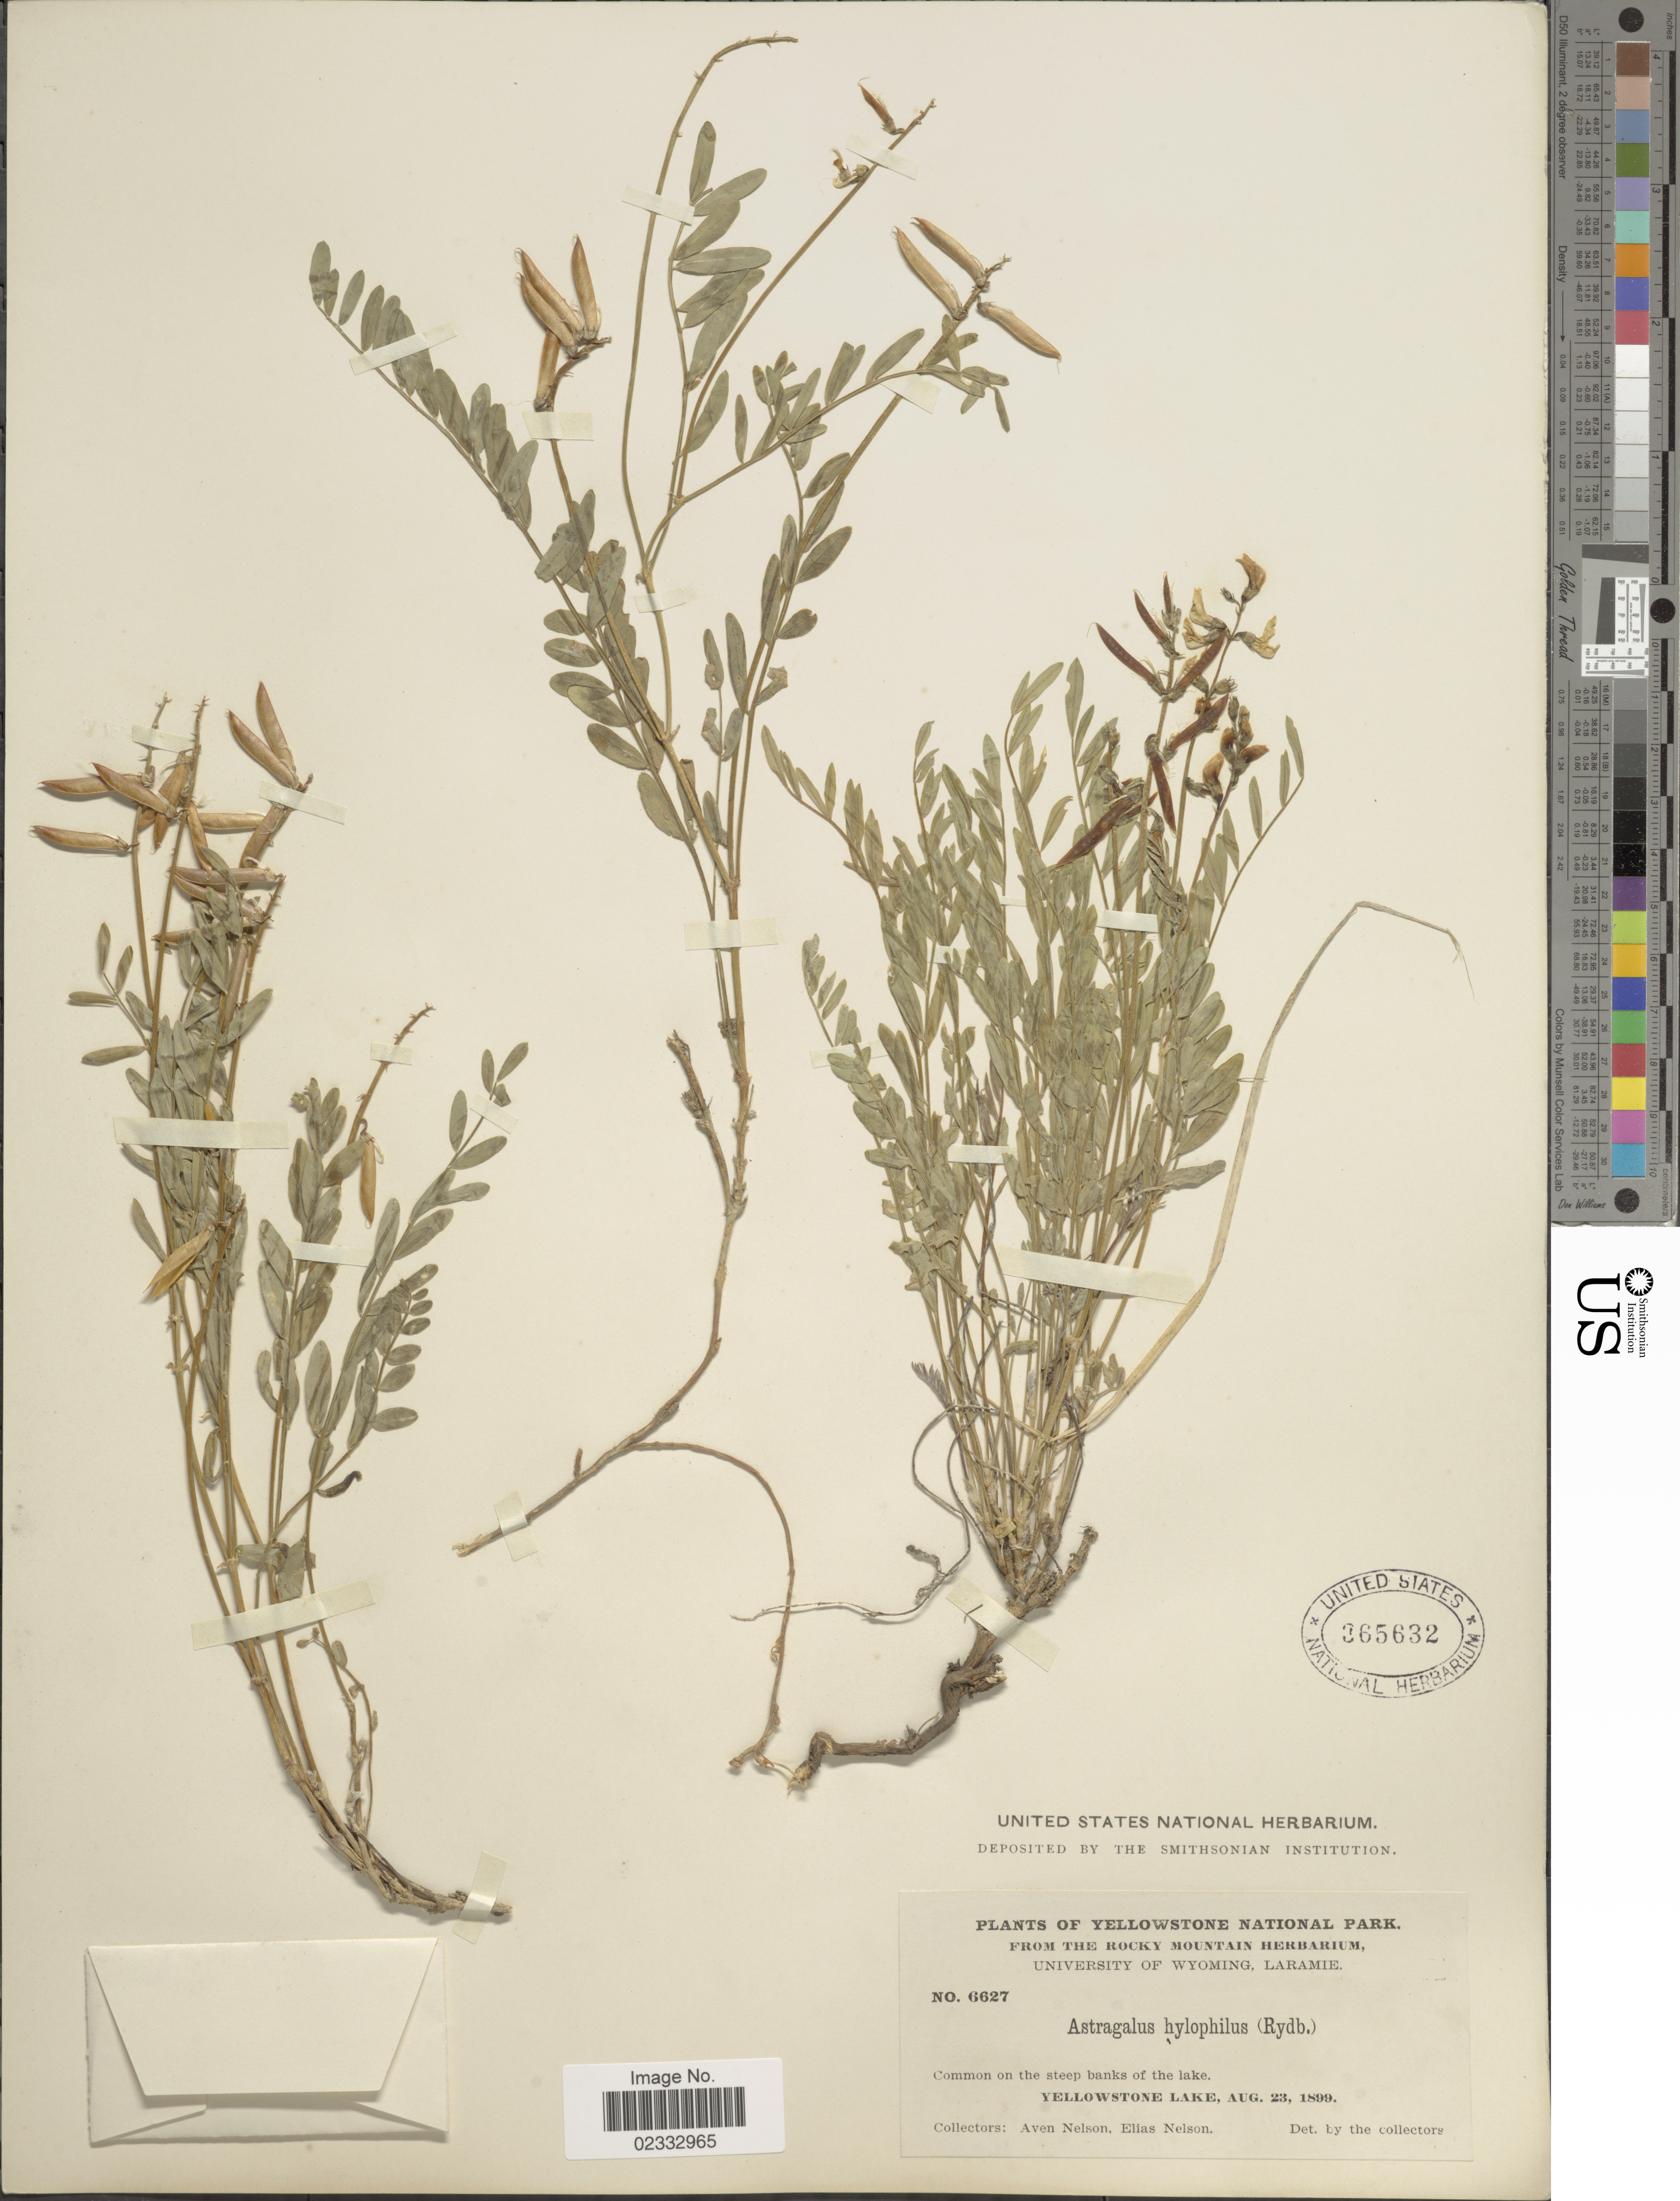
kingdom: Plantae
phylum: Tracheophyta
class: Magnoliopsida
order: Fabales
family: Fabaceae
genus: Astragalus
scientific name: Astragalus miser var. hylophilus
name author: (Rydb.) Barneby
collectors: A. Nelson & E. Nelson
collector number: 6627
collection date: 1899-08-23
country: United States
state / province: Wyoming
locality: Yellowstone National Park, Yellowstone Lake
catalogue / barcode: US 365632